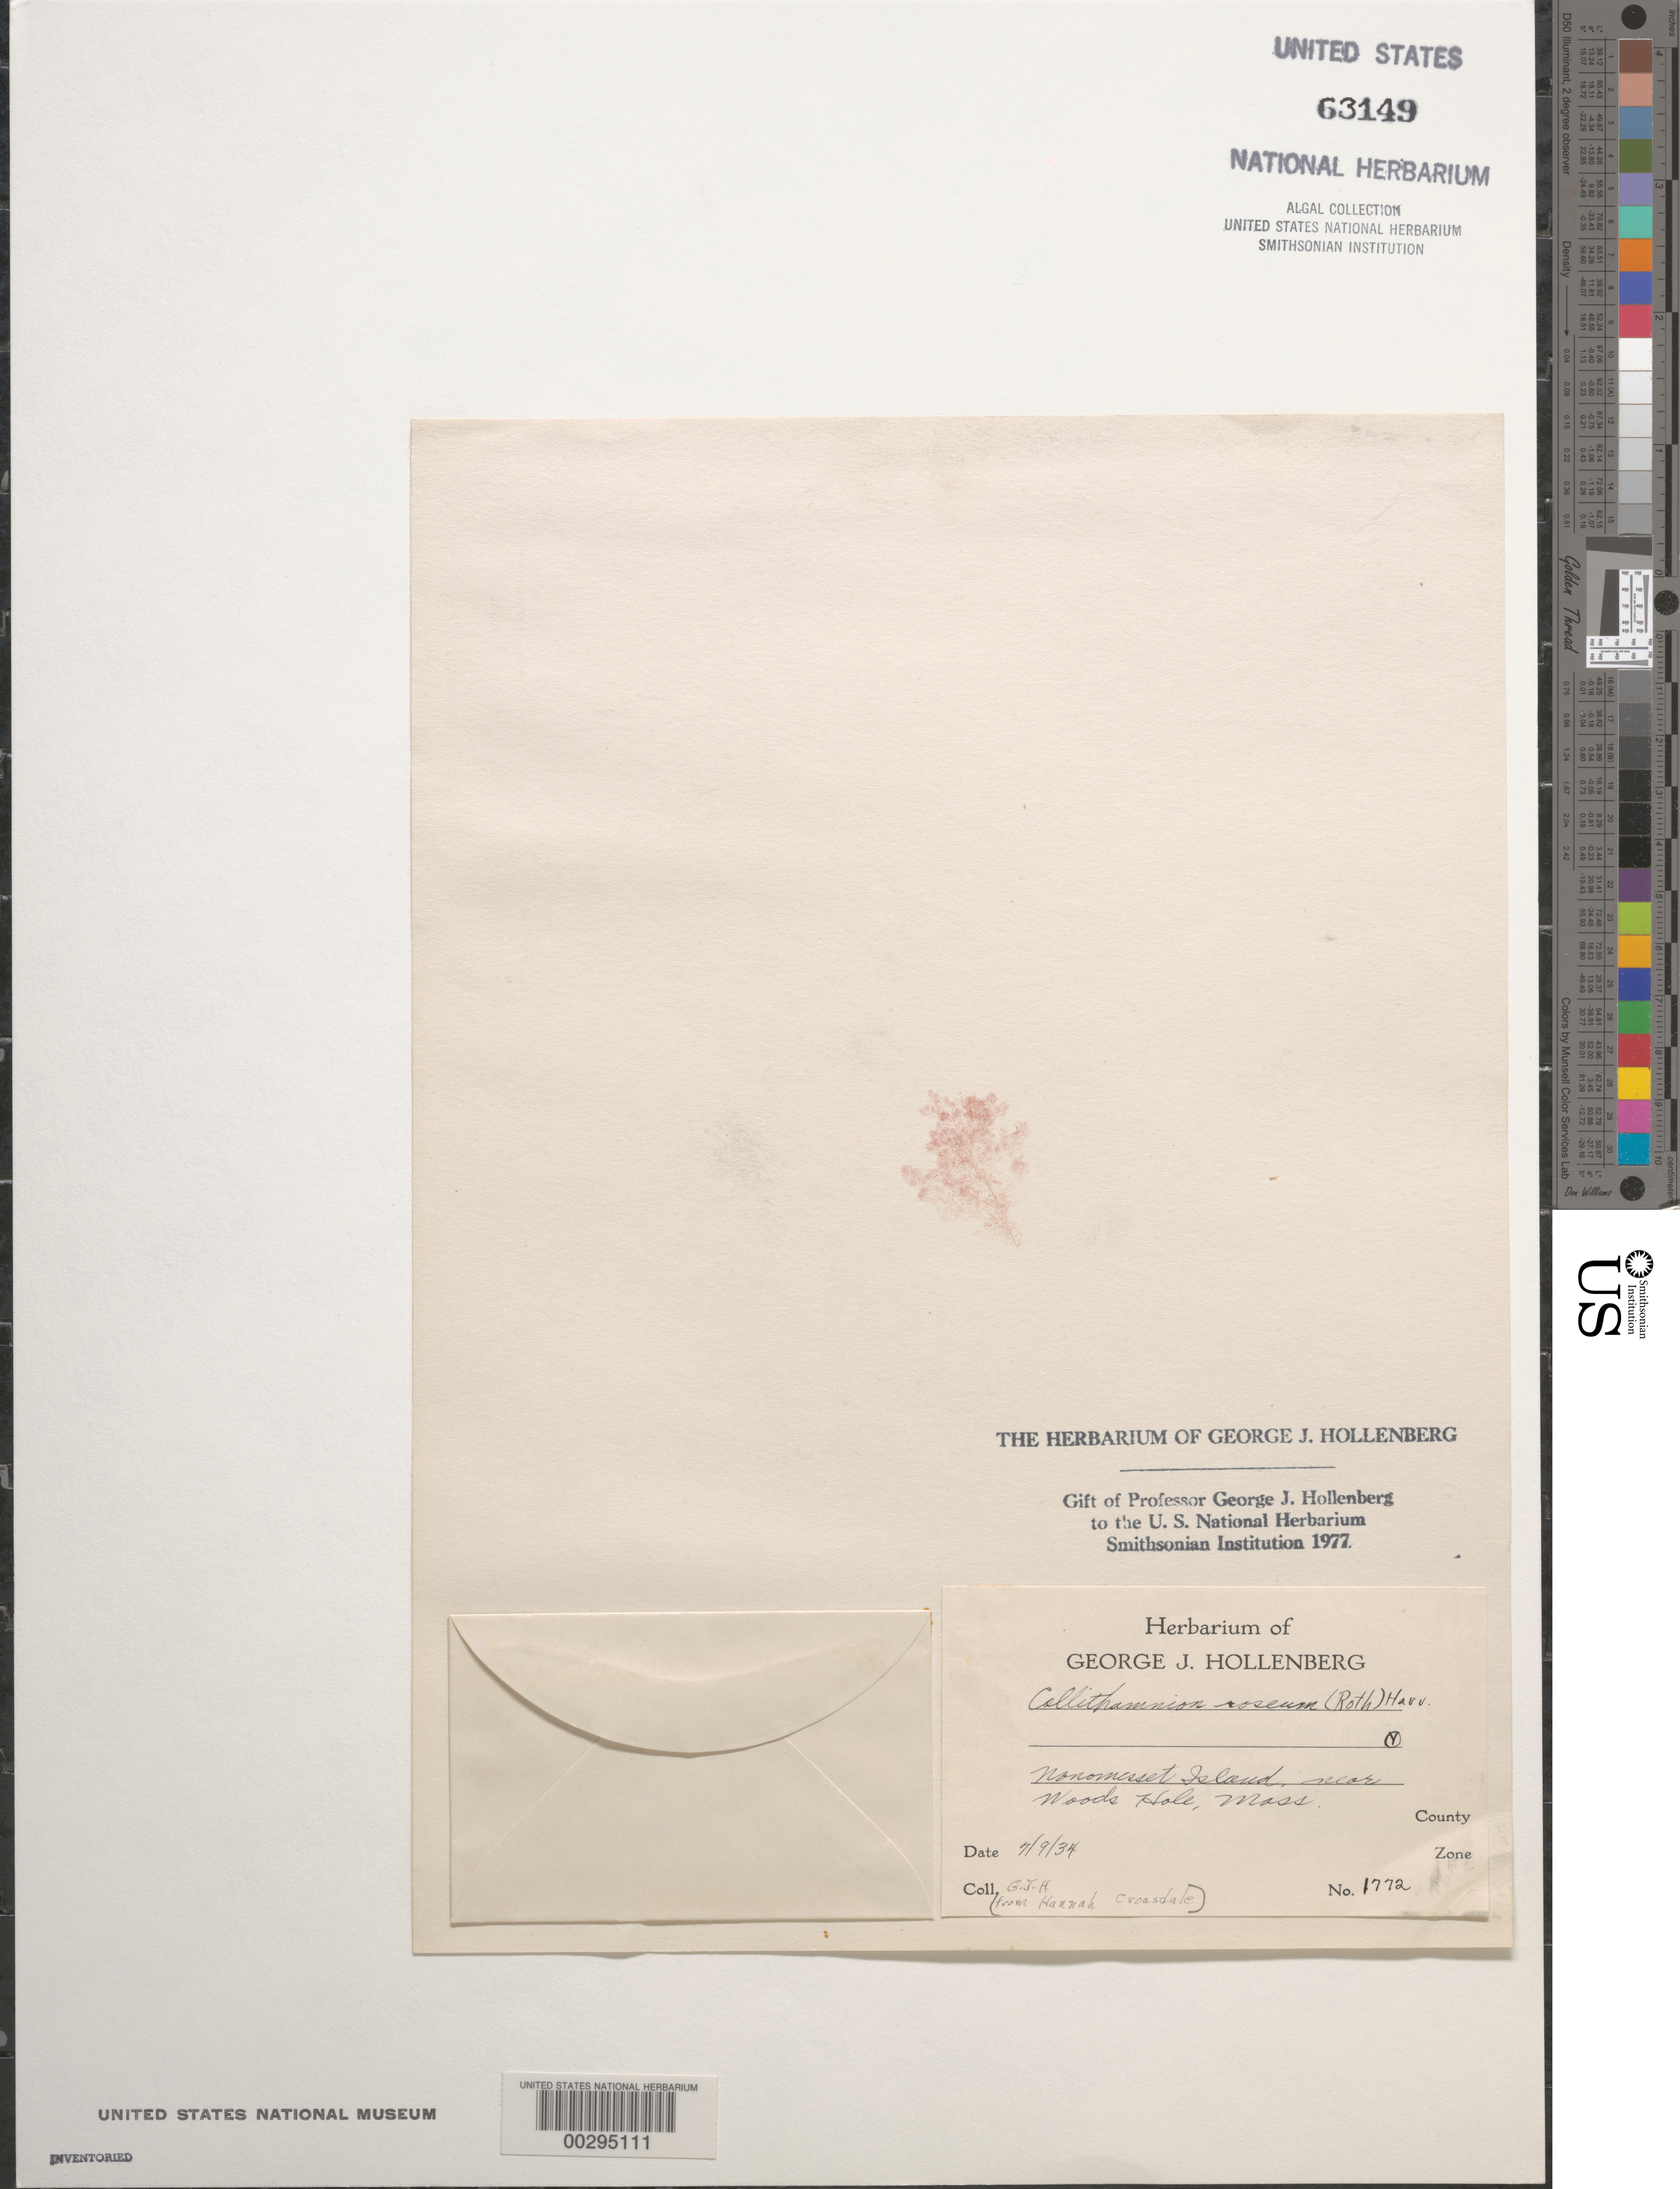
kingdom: Plantae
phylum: Rhodophyta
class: Florideophyceae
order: Ceramiales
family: Callithamniaceae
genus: Gaillona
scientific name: Gaillona rosea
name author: (Roth) A. Athanasiadis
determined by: Algae name updating Project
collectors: G. Hollenberg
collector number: GJH 1772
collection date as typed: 09 Jul 1934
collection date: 1934-07-09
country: United States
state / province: Massachusetts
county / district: Dukes County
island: Nonamesset Island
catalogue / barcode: US 63149